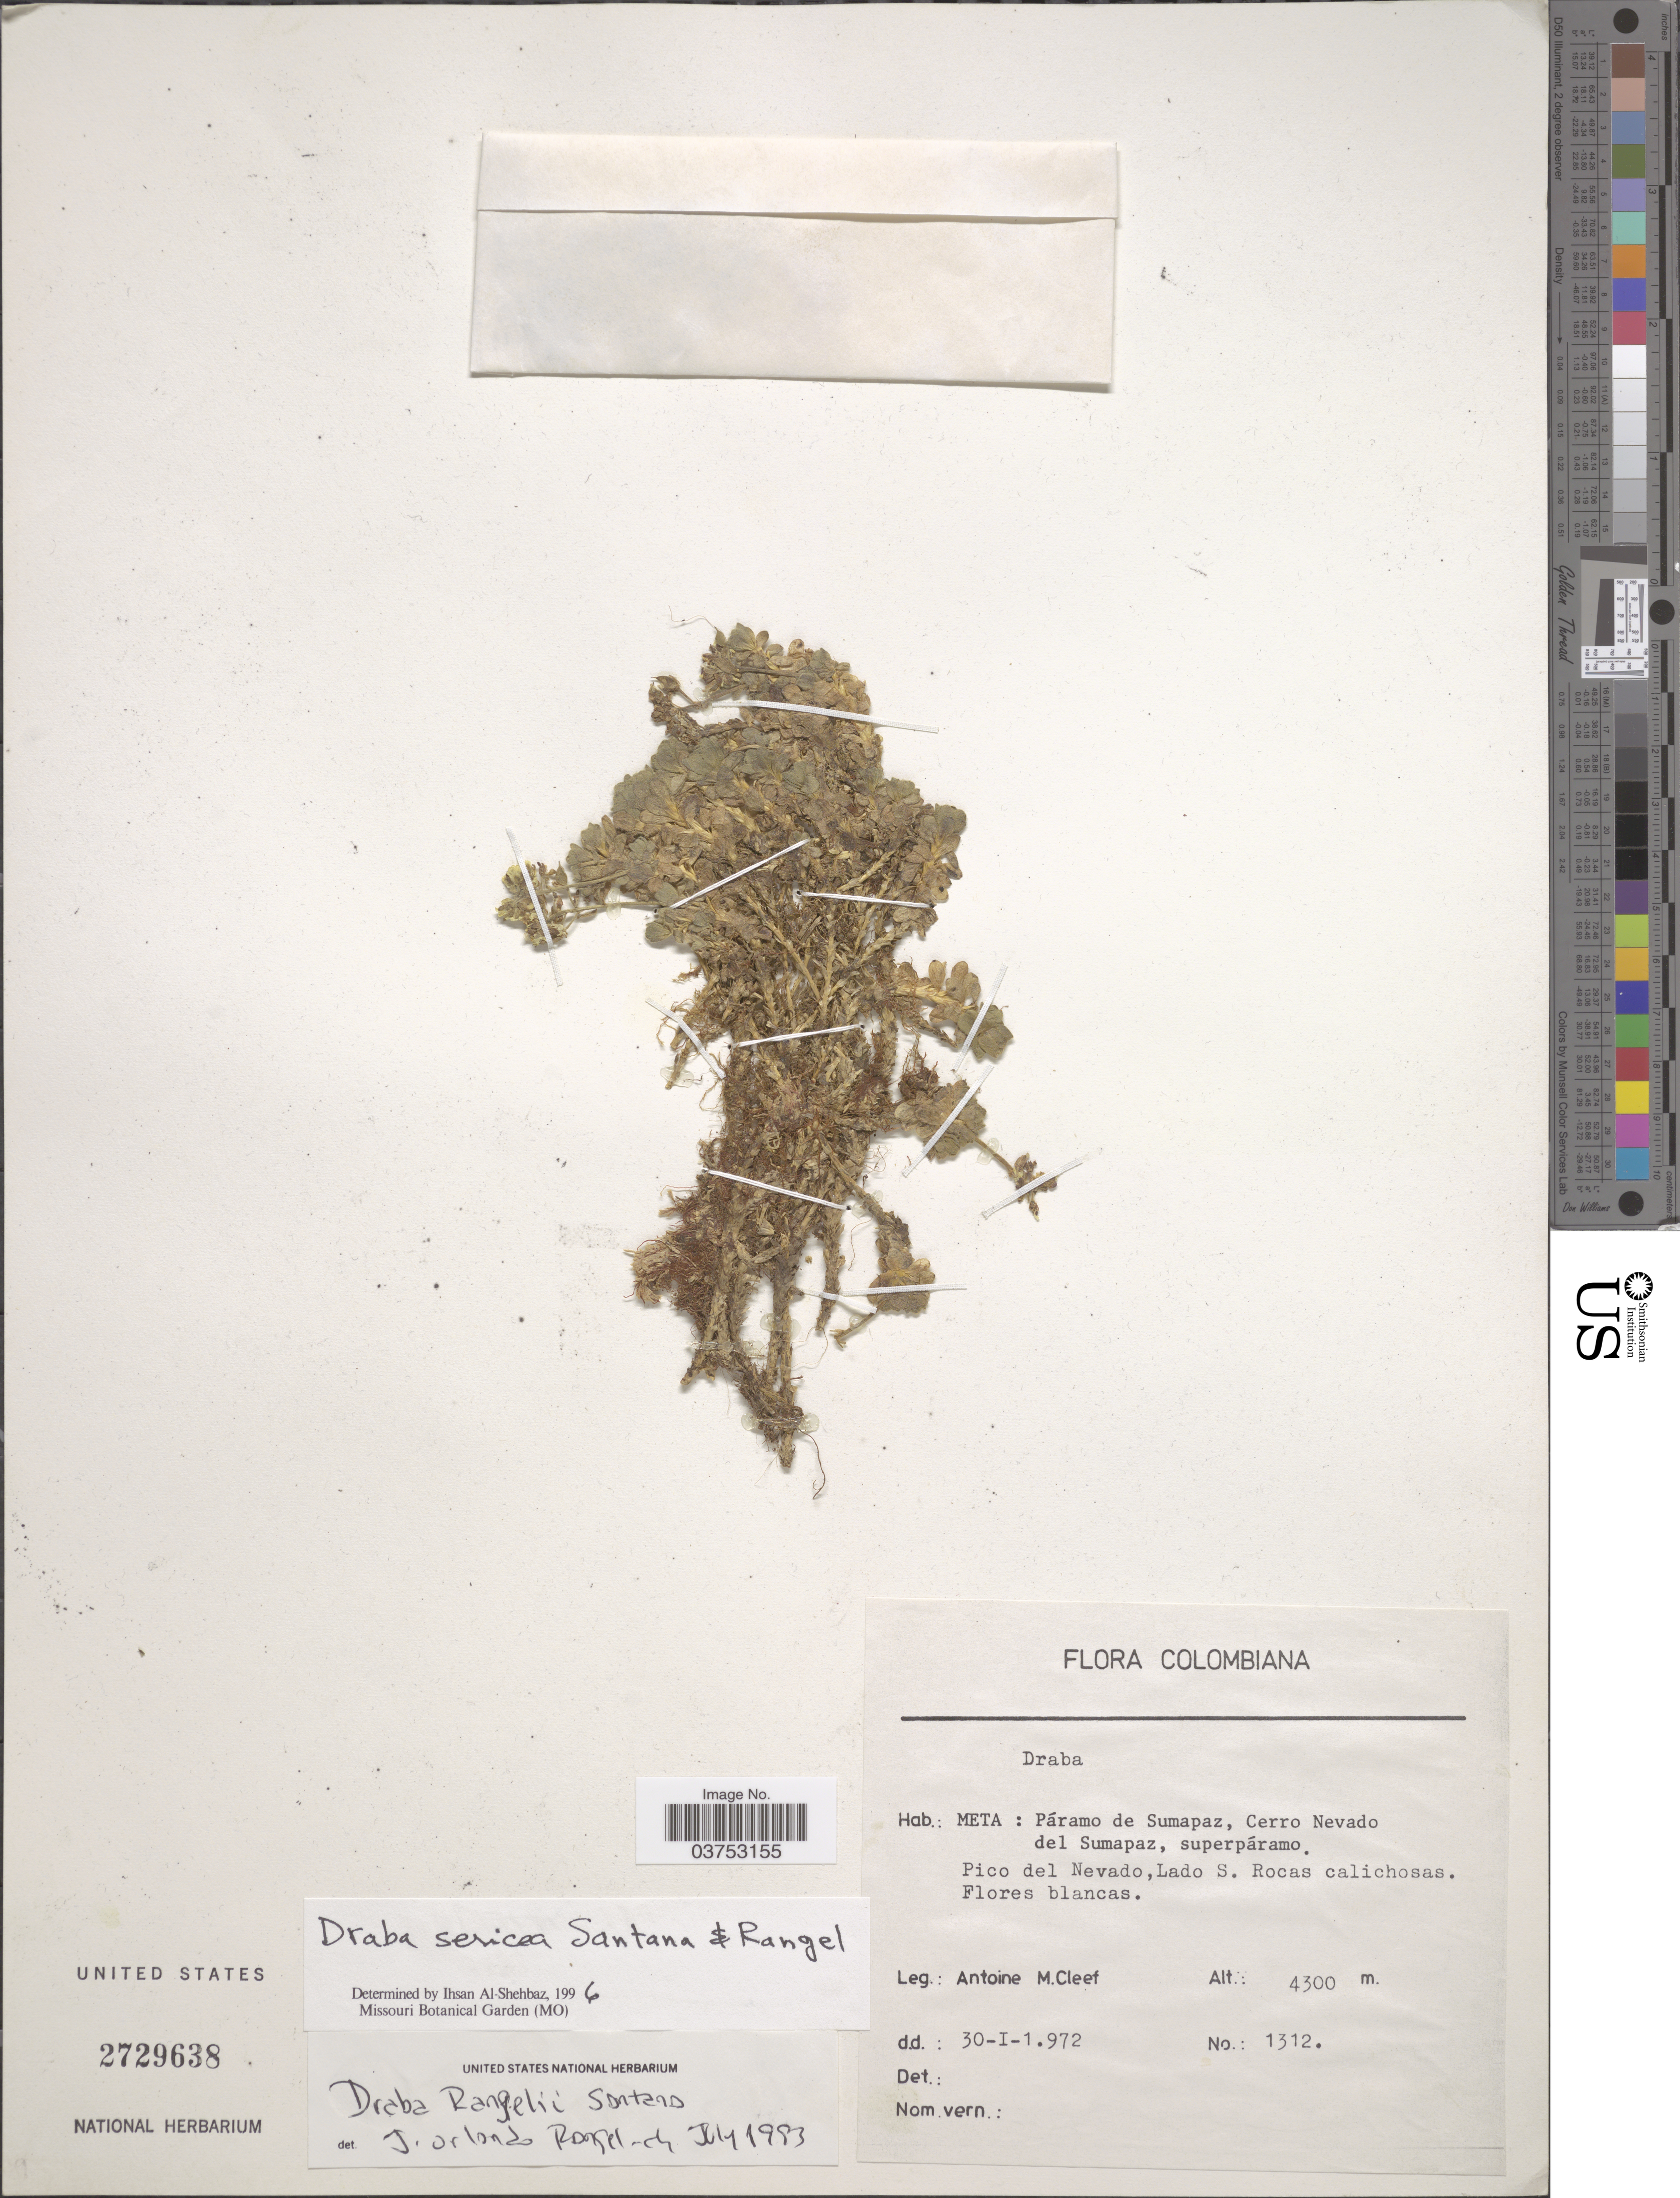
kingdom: Plantae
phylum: Tracheophyta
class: Magnoliopsida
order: Brassicales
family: Brassicaceae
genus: Draba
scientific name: Draba sericea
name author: Santana & J.O. Rangel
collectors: A. M. Cleef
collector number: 1312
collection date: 1972-01-30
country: Colombia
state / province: Meta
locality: Páramo de Sumapaz, Cerro Nevado del Sumapaz, superpáramo. Pico del Nevado, Lado S. Rocas calichosas.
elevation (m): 4300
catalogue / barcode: US 2729638